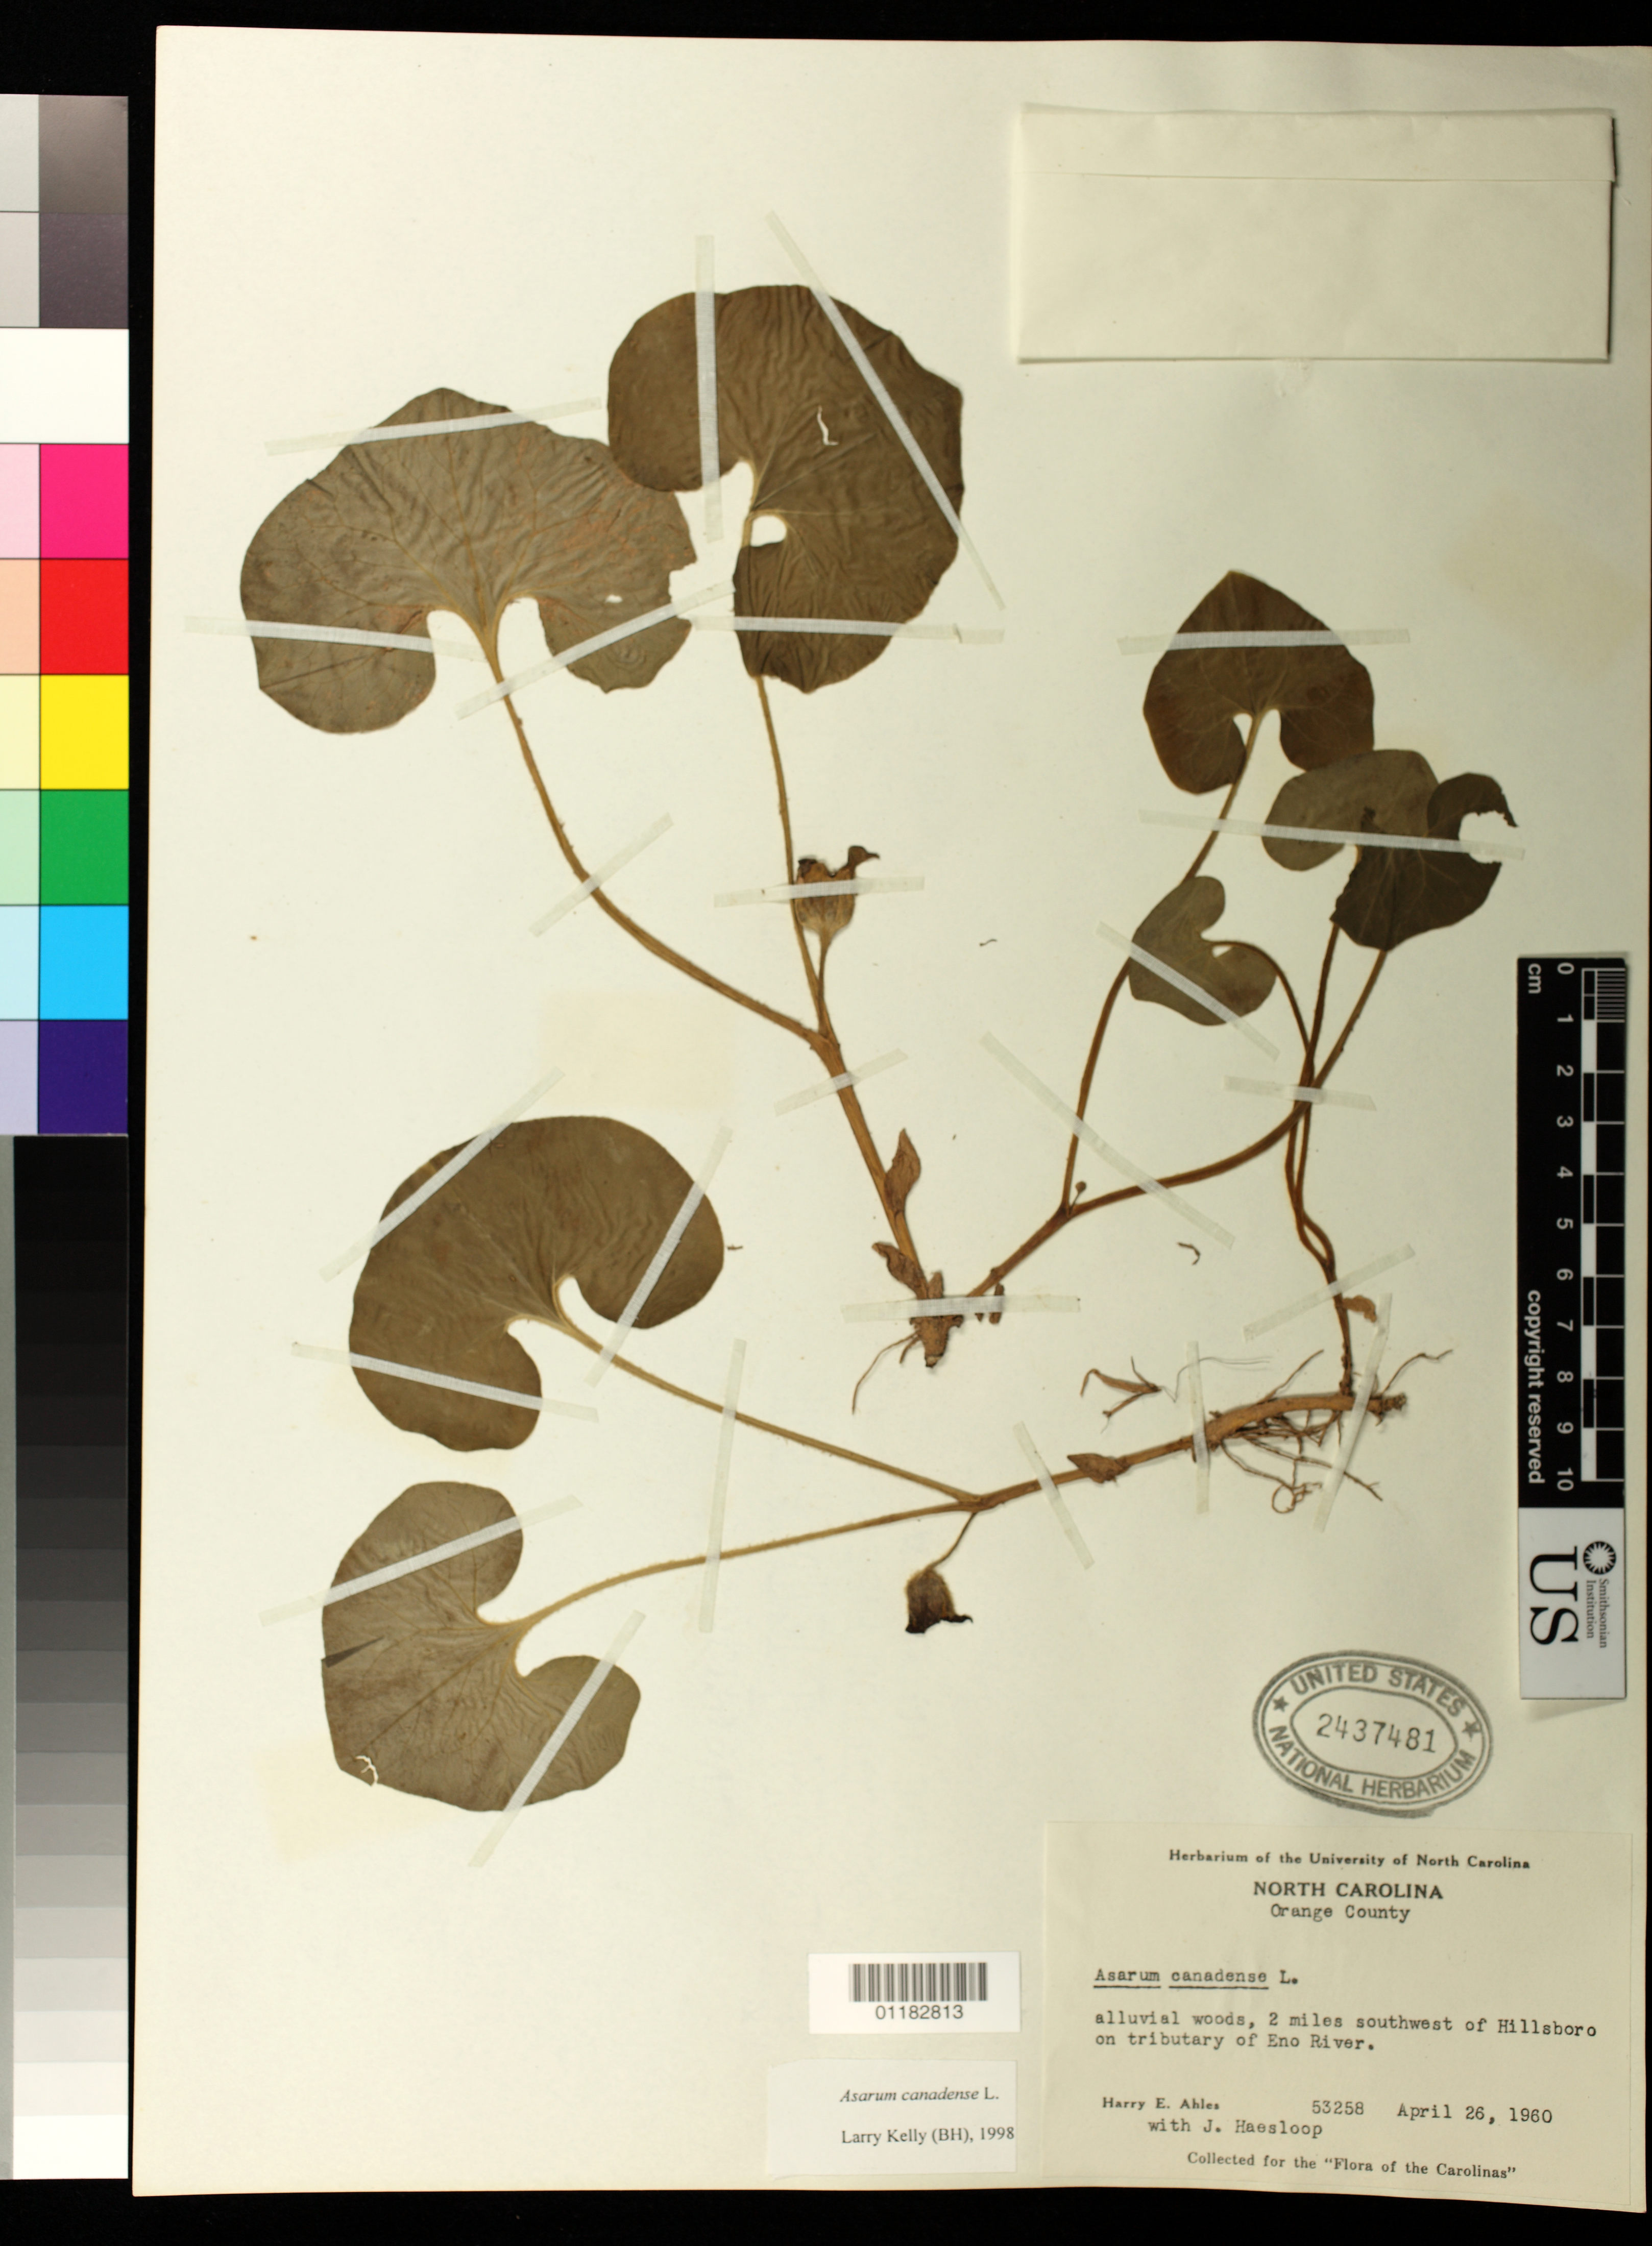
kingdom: Plantae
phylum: Tracheophyta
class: Magnoliopsida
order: Piperales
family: Aristolochiaceae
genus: Asarum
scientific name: Asarum canadense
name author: L.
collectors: H. E. Ahles & J. Haesloop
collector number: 53258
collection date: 1960-04-26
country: United States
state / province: North Carolina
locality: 2 miles southwest of Hillsboro on tribuatary of the Eno River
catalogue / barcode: US 2437481